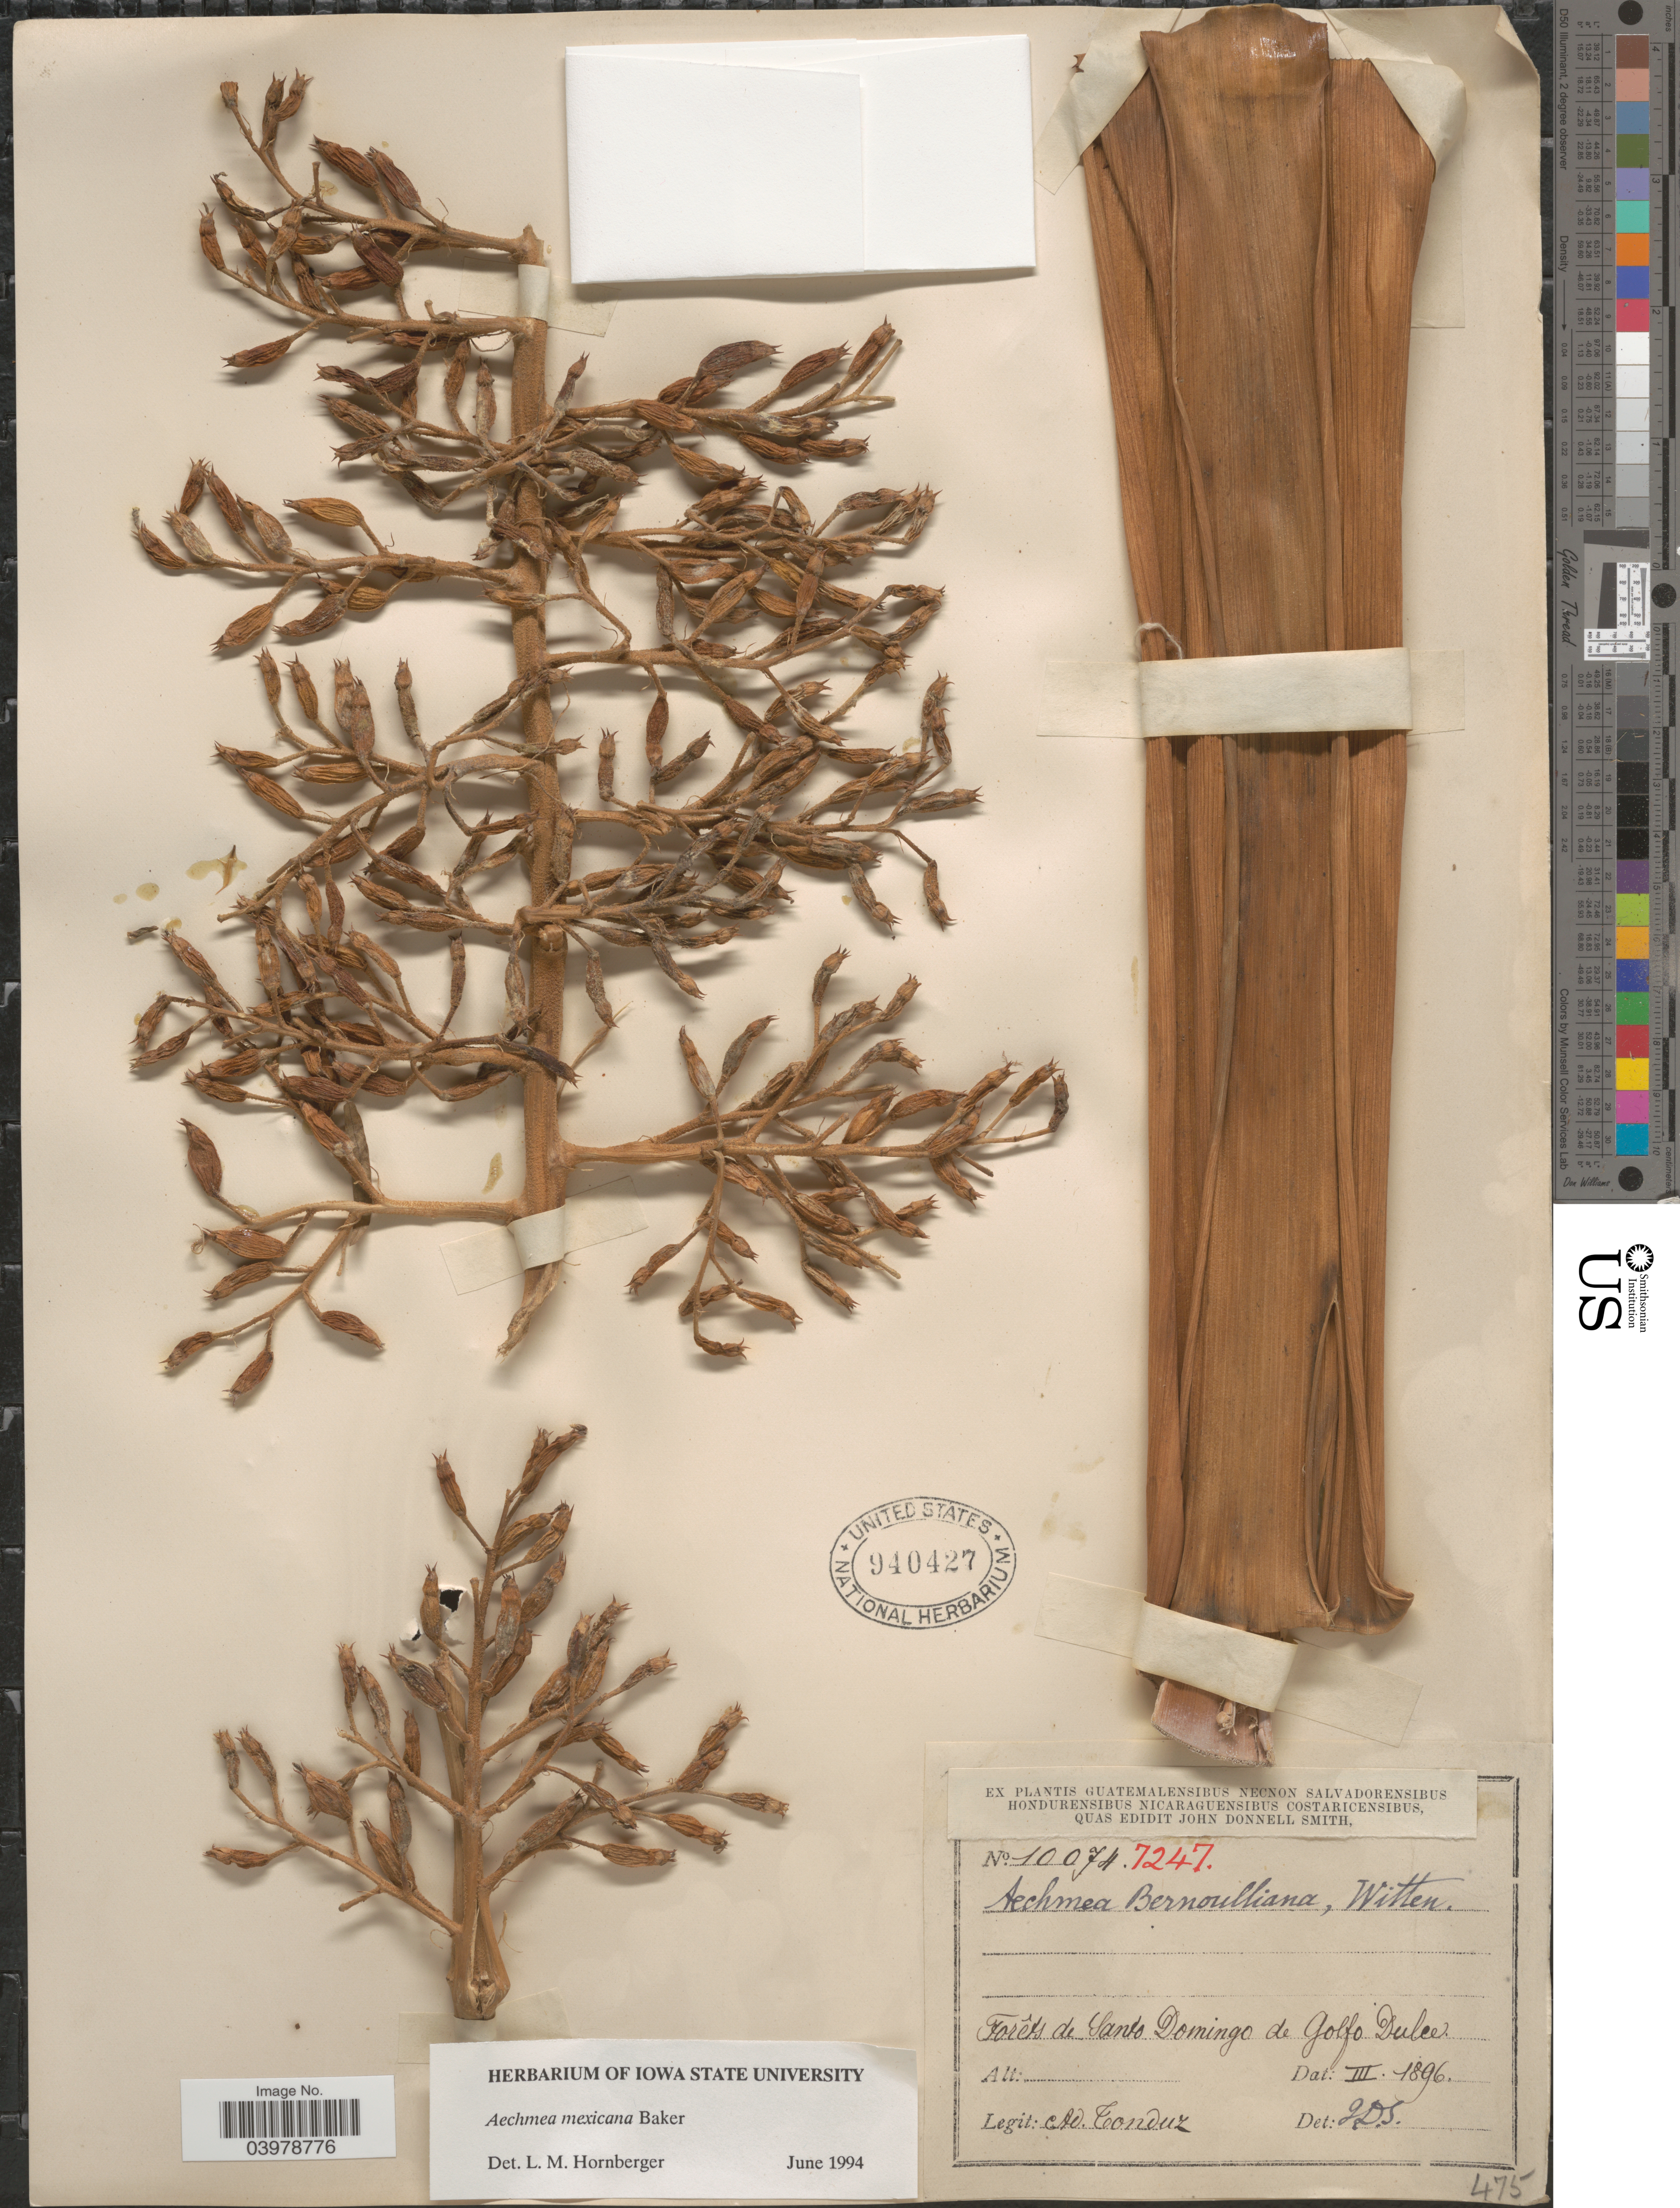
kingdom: Plantae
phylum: Tracheophyta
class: Liliopsida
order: Poales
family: Bromeliaceae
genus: Aechmea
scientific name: Aechmea mexicana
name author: Baker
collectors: A. Tonduz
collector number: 10074/7247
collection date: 1896-03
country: Costa Rica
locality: Forêts de Santo Domingo de Golfo Dulce.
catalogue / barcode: US 940427